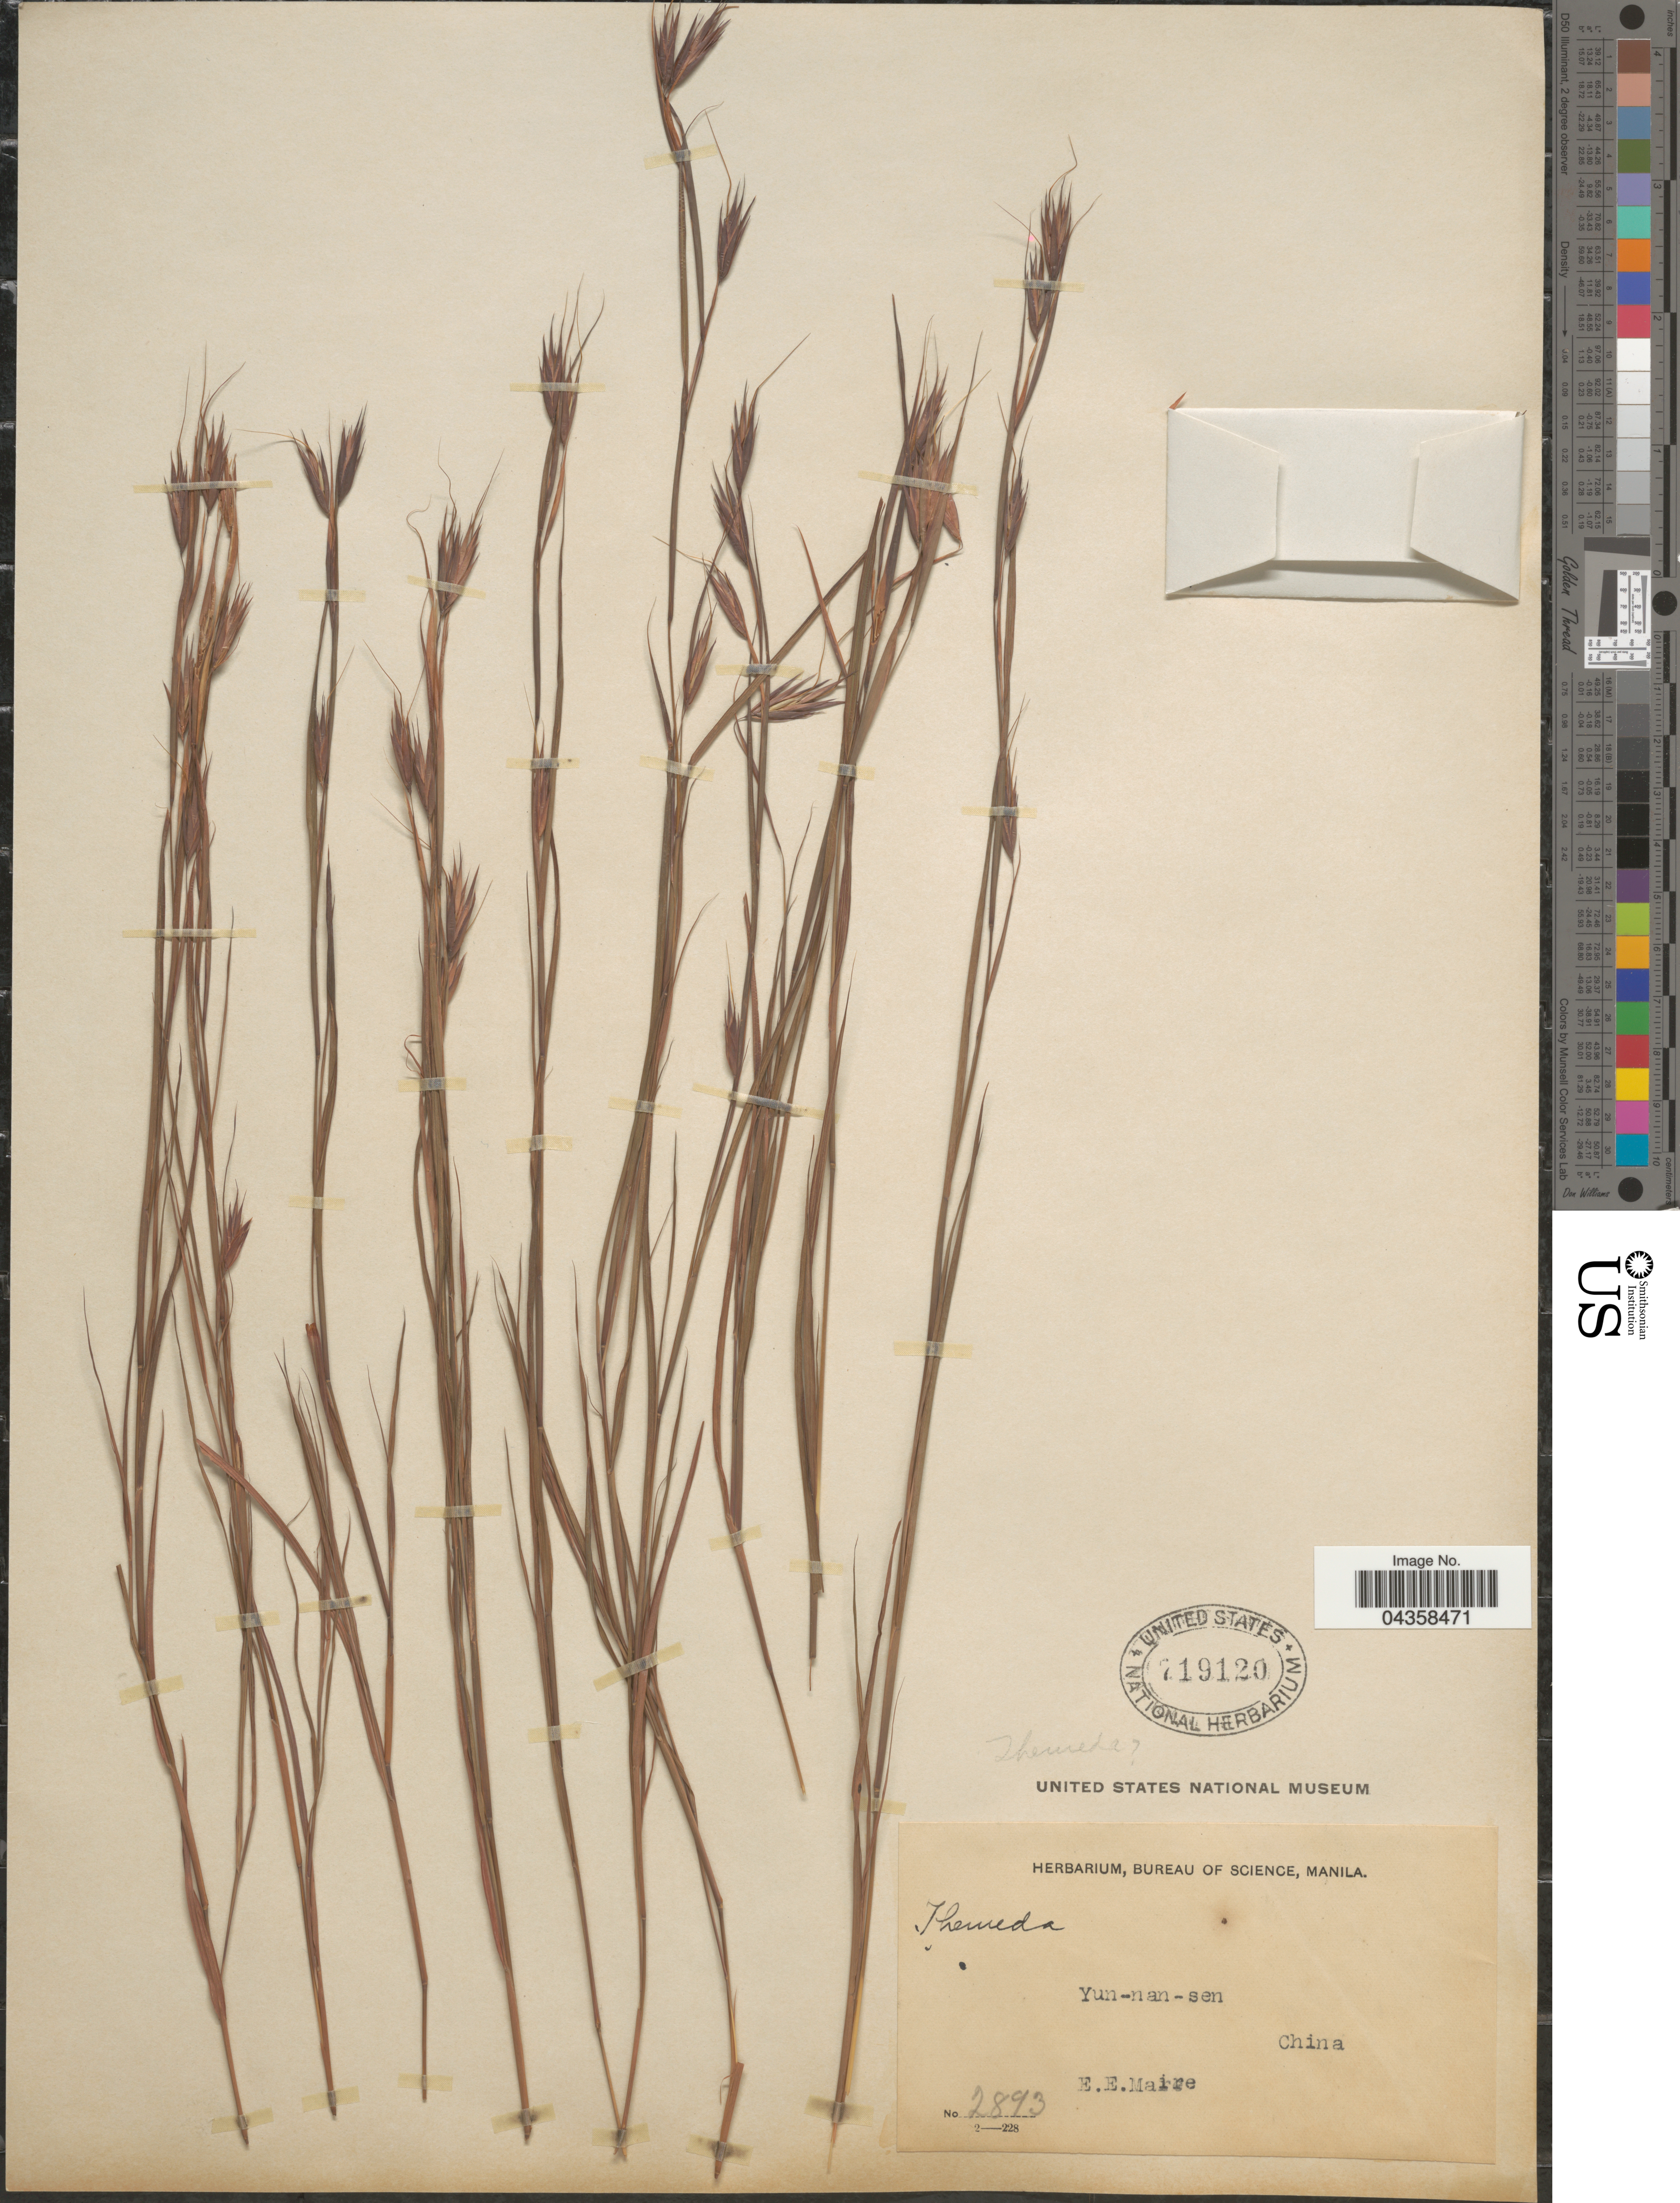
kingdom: Plantae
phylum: Tracheophyta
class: Liliopsida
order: Poales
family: Poaceae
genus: Themeda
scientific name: Themeda sp.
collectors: E. E. Maire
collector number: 2893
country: China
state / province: Yunnan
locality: Yun-nan-sen.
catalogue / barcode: US 719120